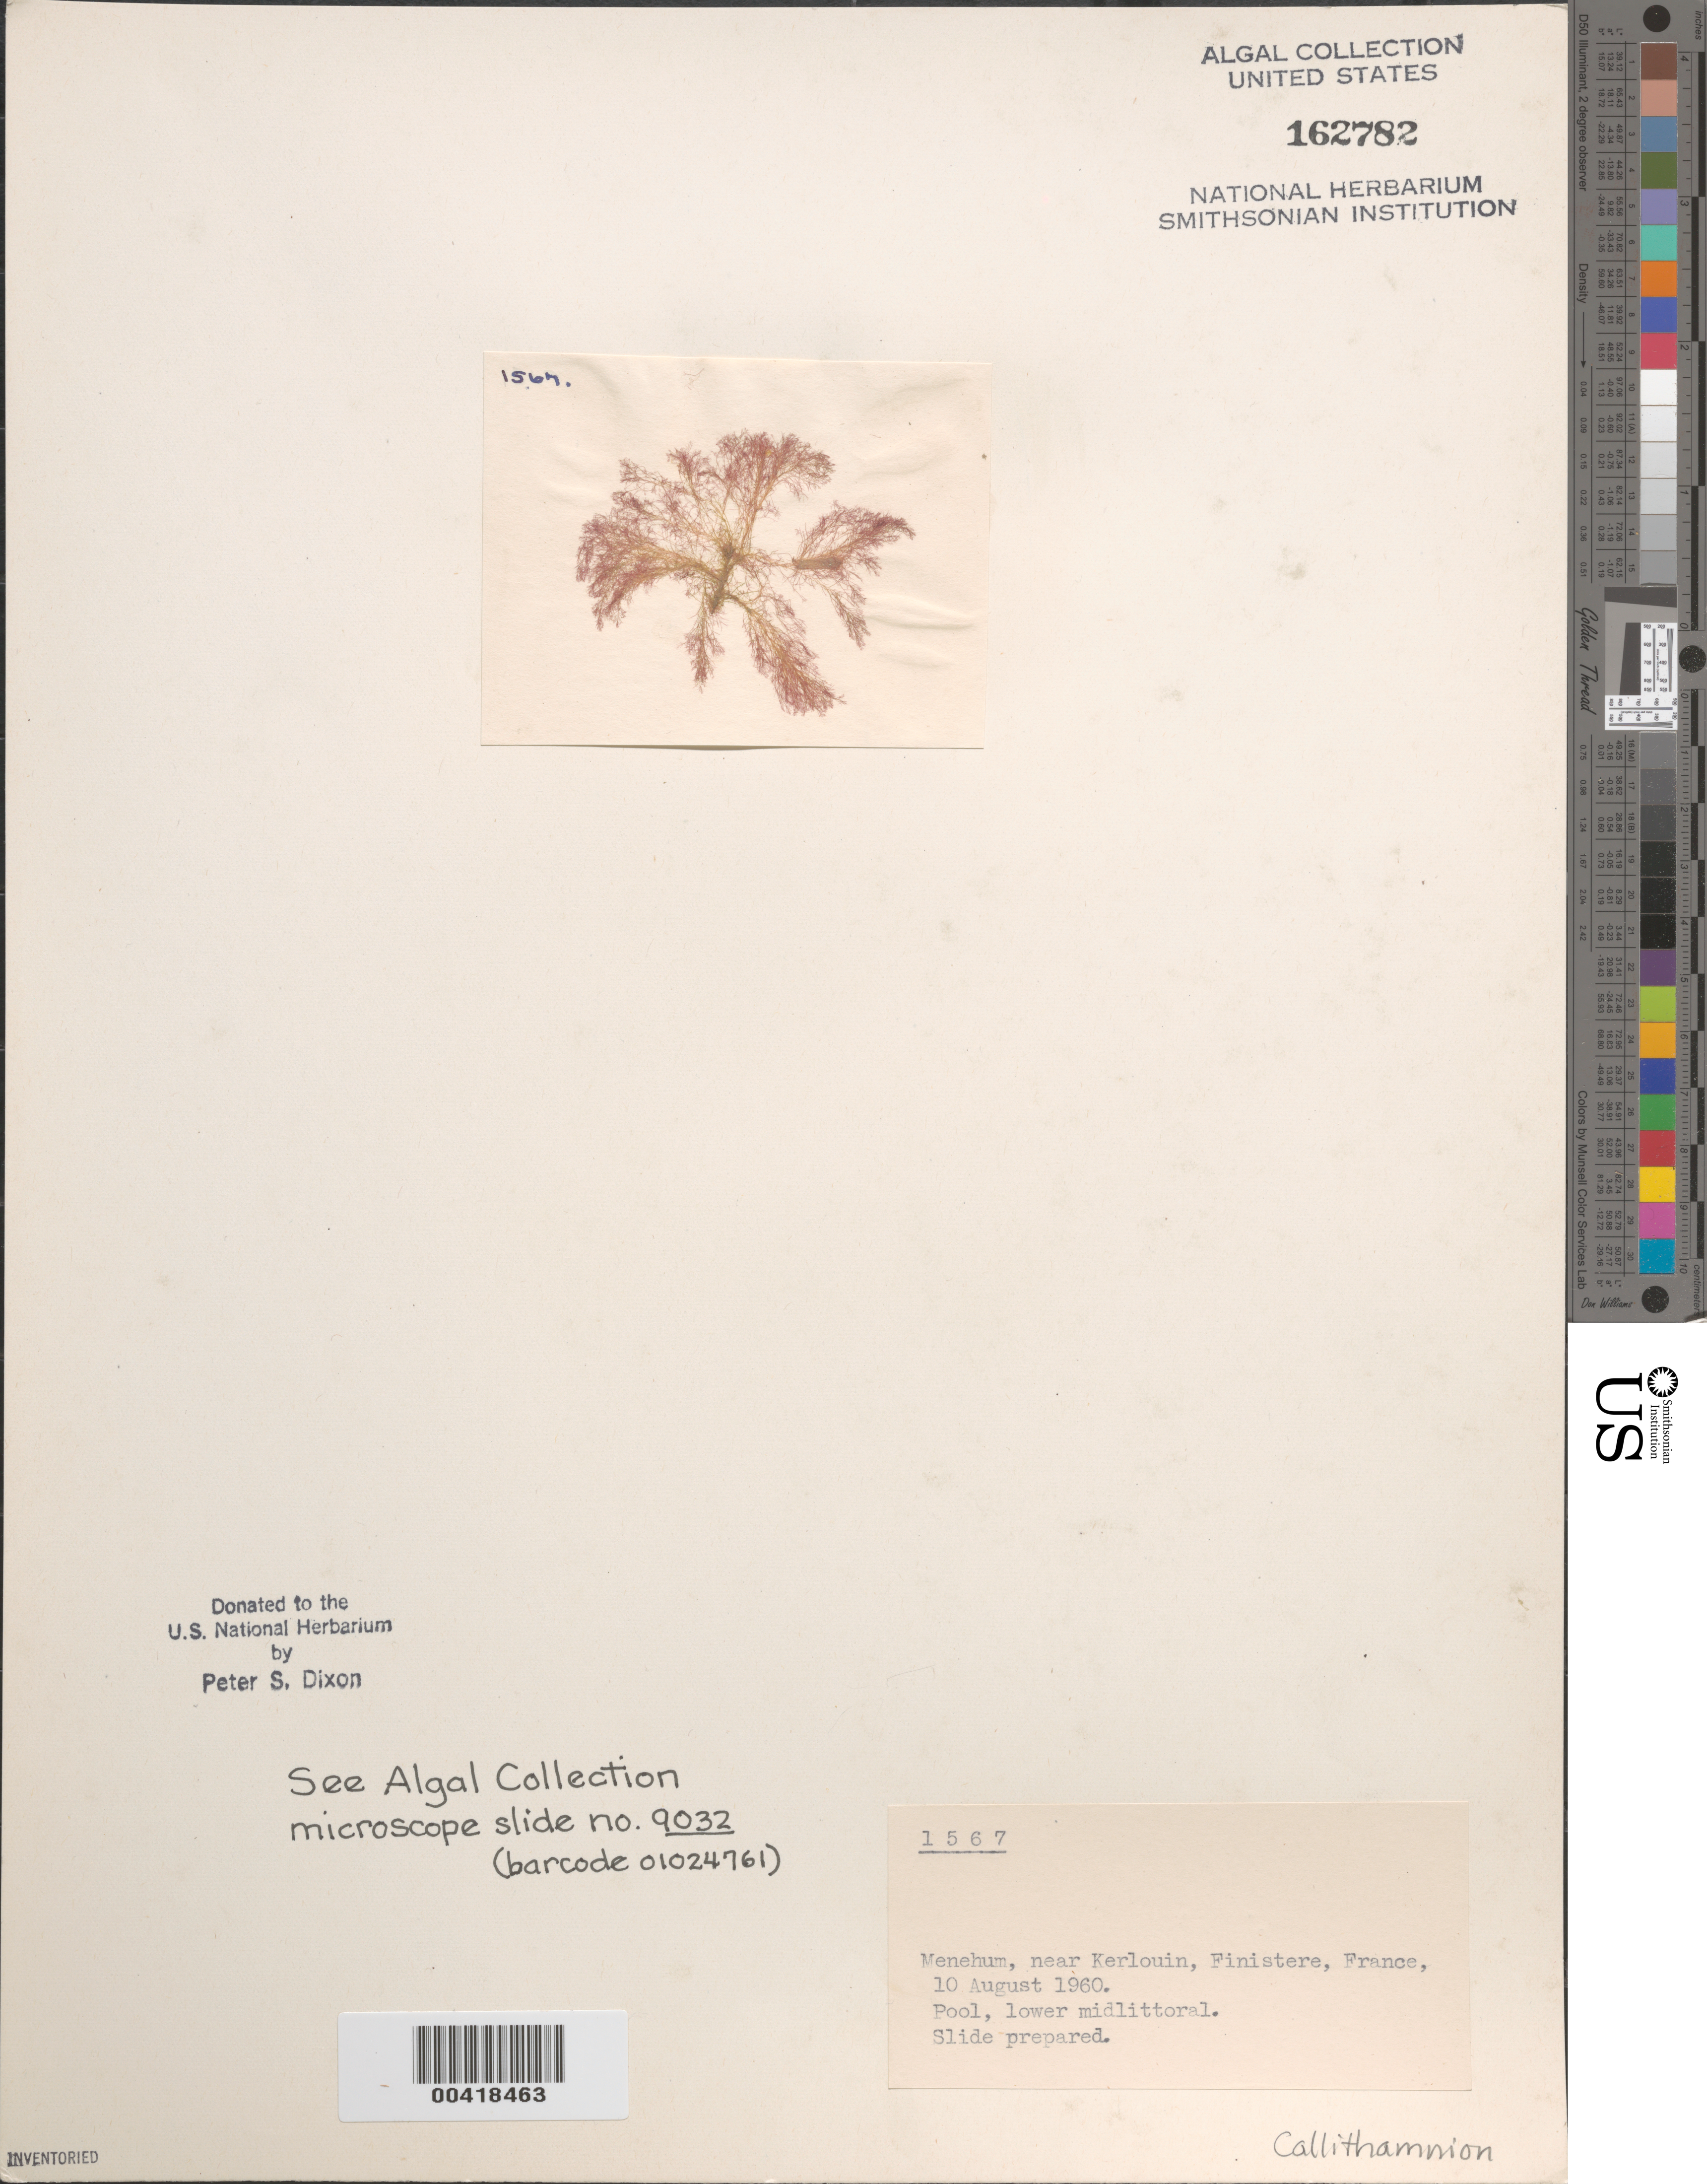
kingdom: Plantae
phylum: Rhodophyta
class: Florideophyceae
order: Ceramiales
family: Callithamniaceae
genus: Callithamnion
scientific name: Callithamnion sp.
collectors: P. S. Dixon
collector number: PSD 1567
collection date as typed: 10 Aug 1960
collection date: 1960-08-10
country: France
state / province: Bretagne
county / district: Finistère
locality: Menehum, near Kerlouin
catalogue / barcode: US 162782